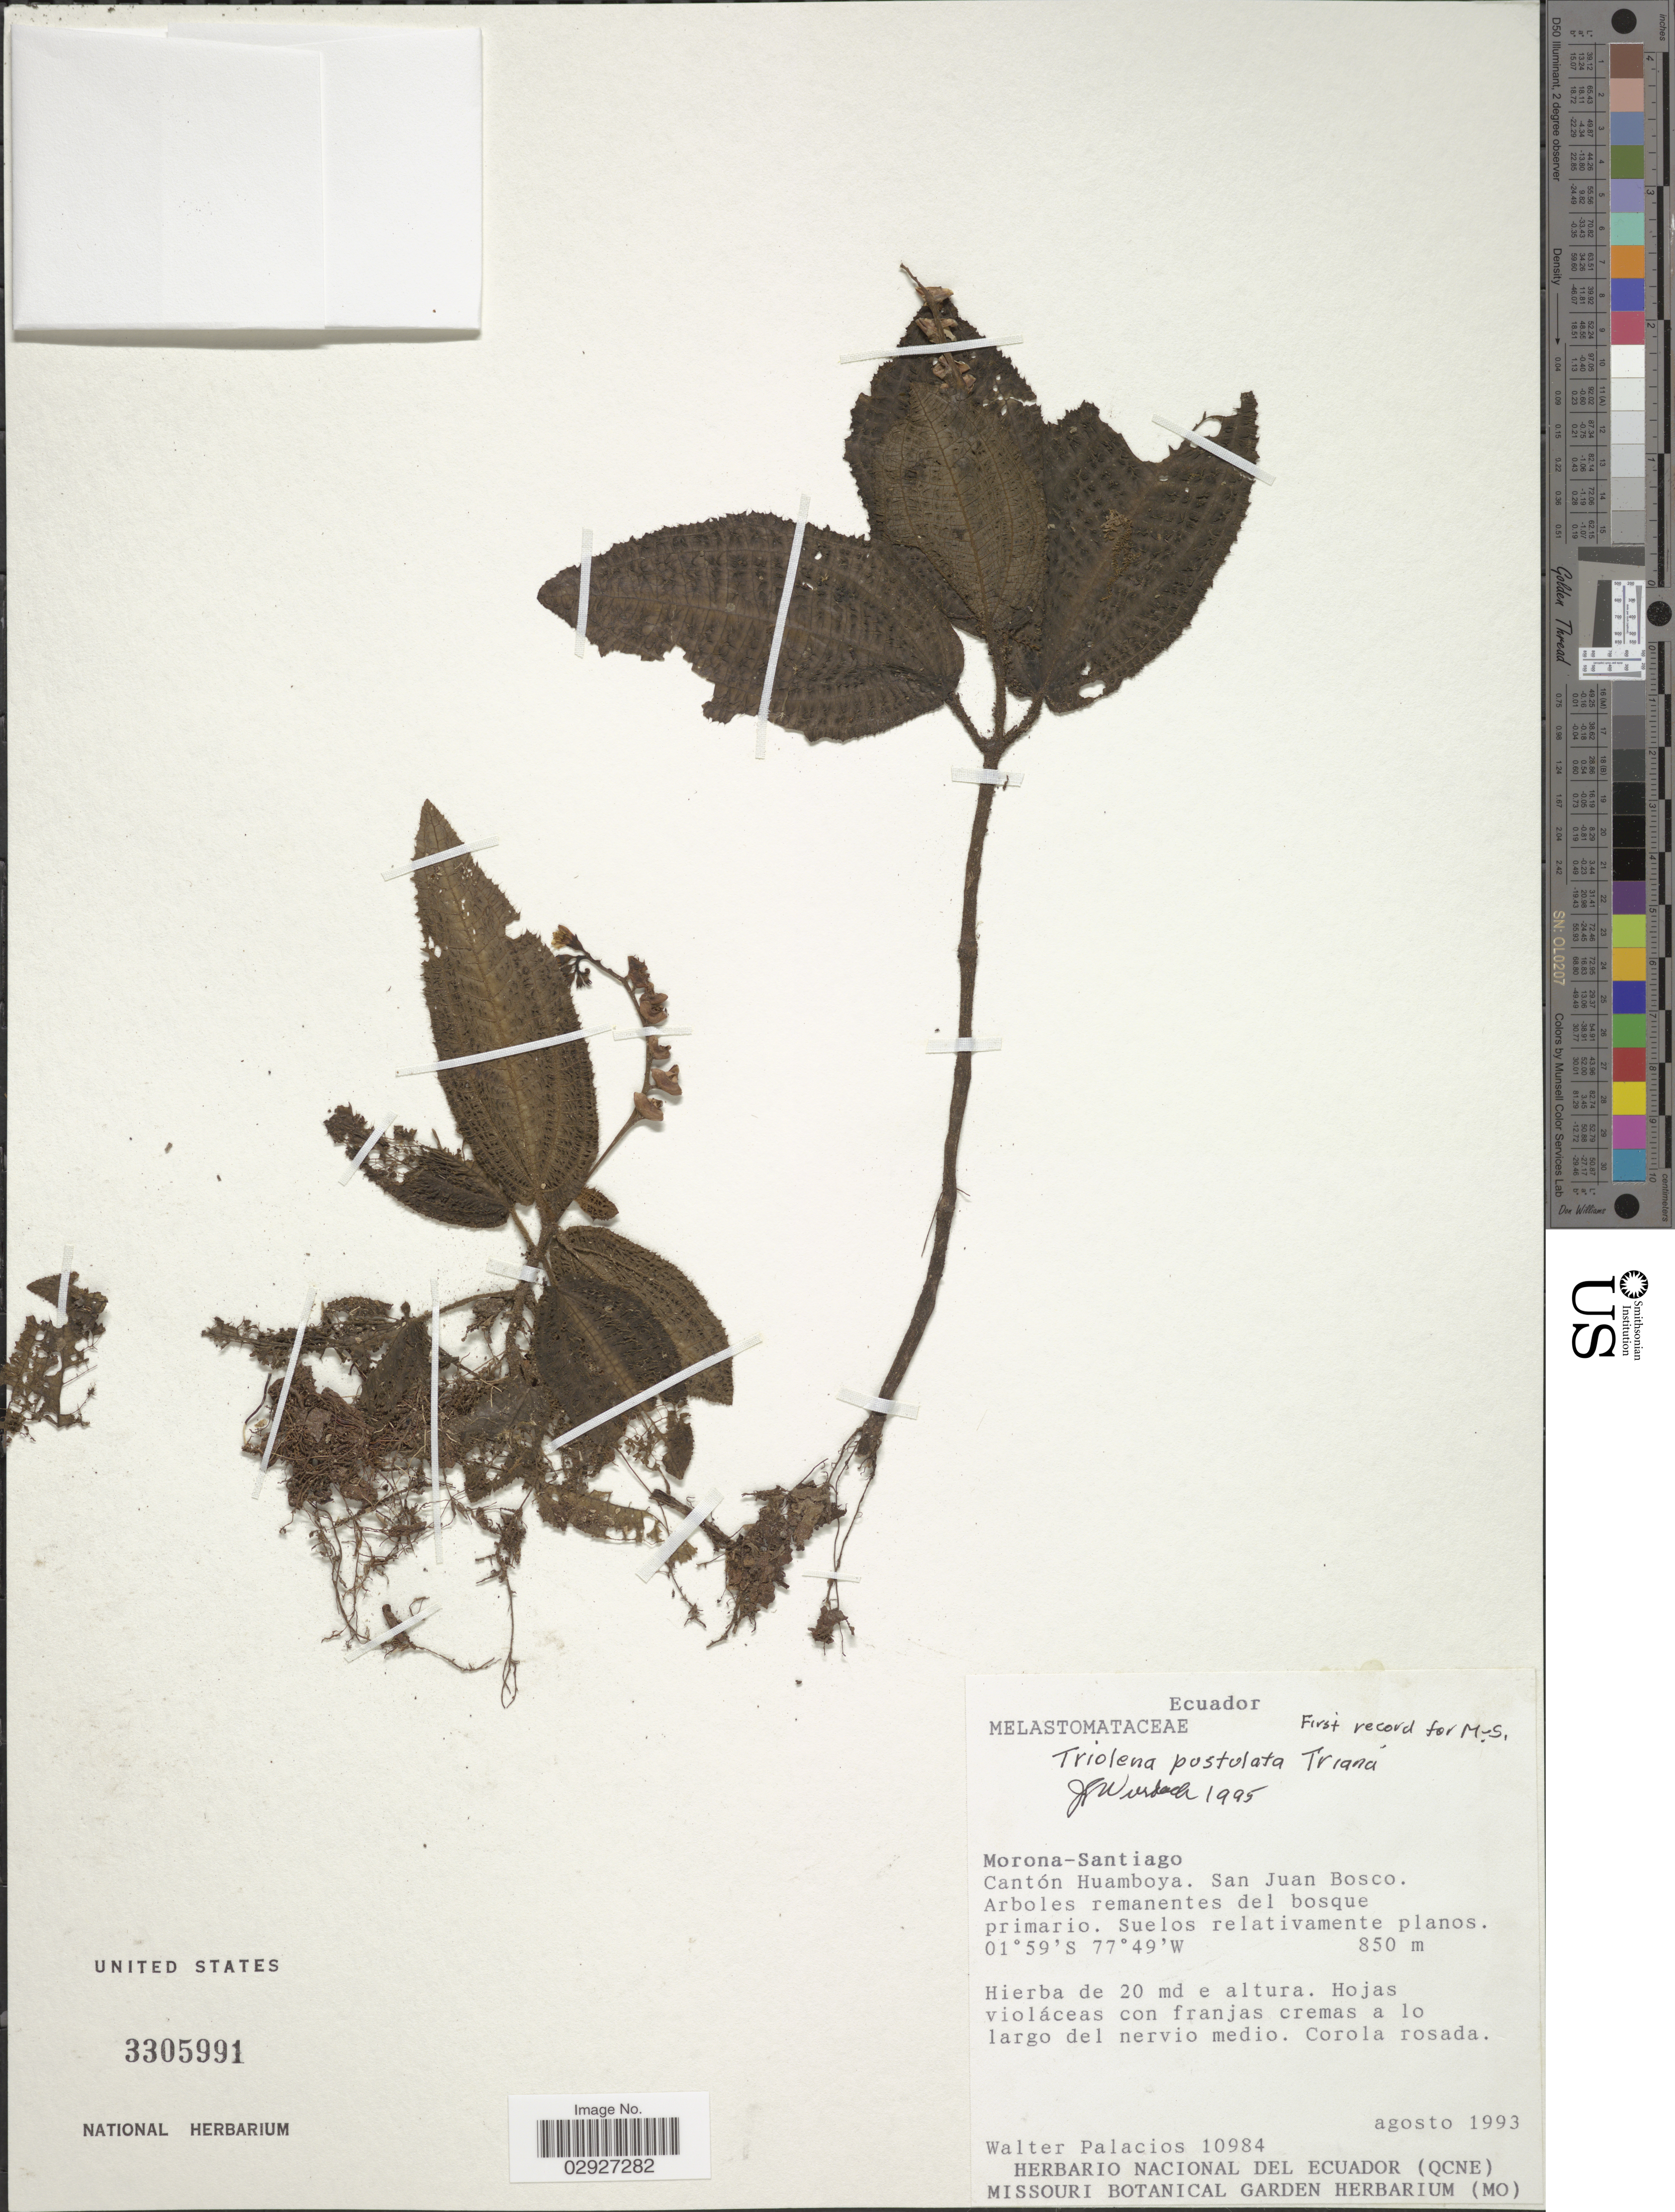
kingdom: Plantae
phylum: Tracheophyta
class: Magnoliopsida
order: Myrtales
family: Melastomataceae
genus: Triolena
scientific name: Triolena pustulata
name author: Triana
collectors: W. Palacios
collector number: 10984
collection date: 1993-08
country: Ecuador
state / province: Morona-Santiago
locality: Cantón Huamboya, San Juan Bosco.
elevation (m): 850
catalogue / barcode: US 3305991